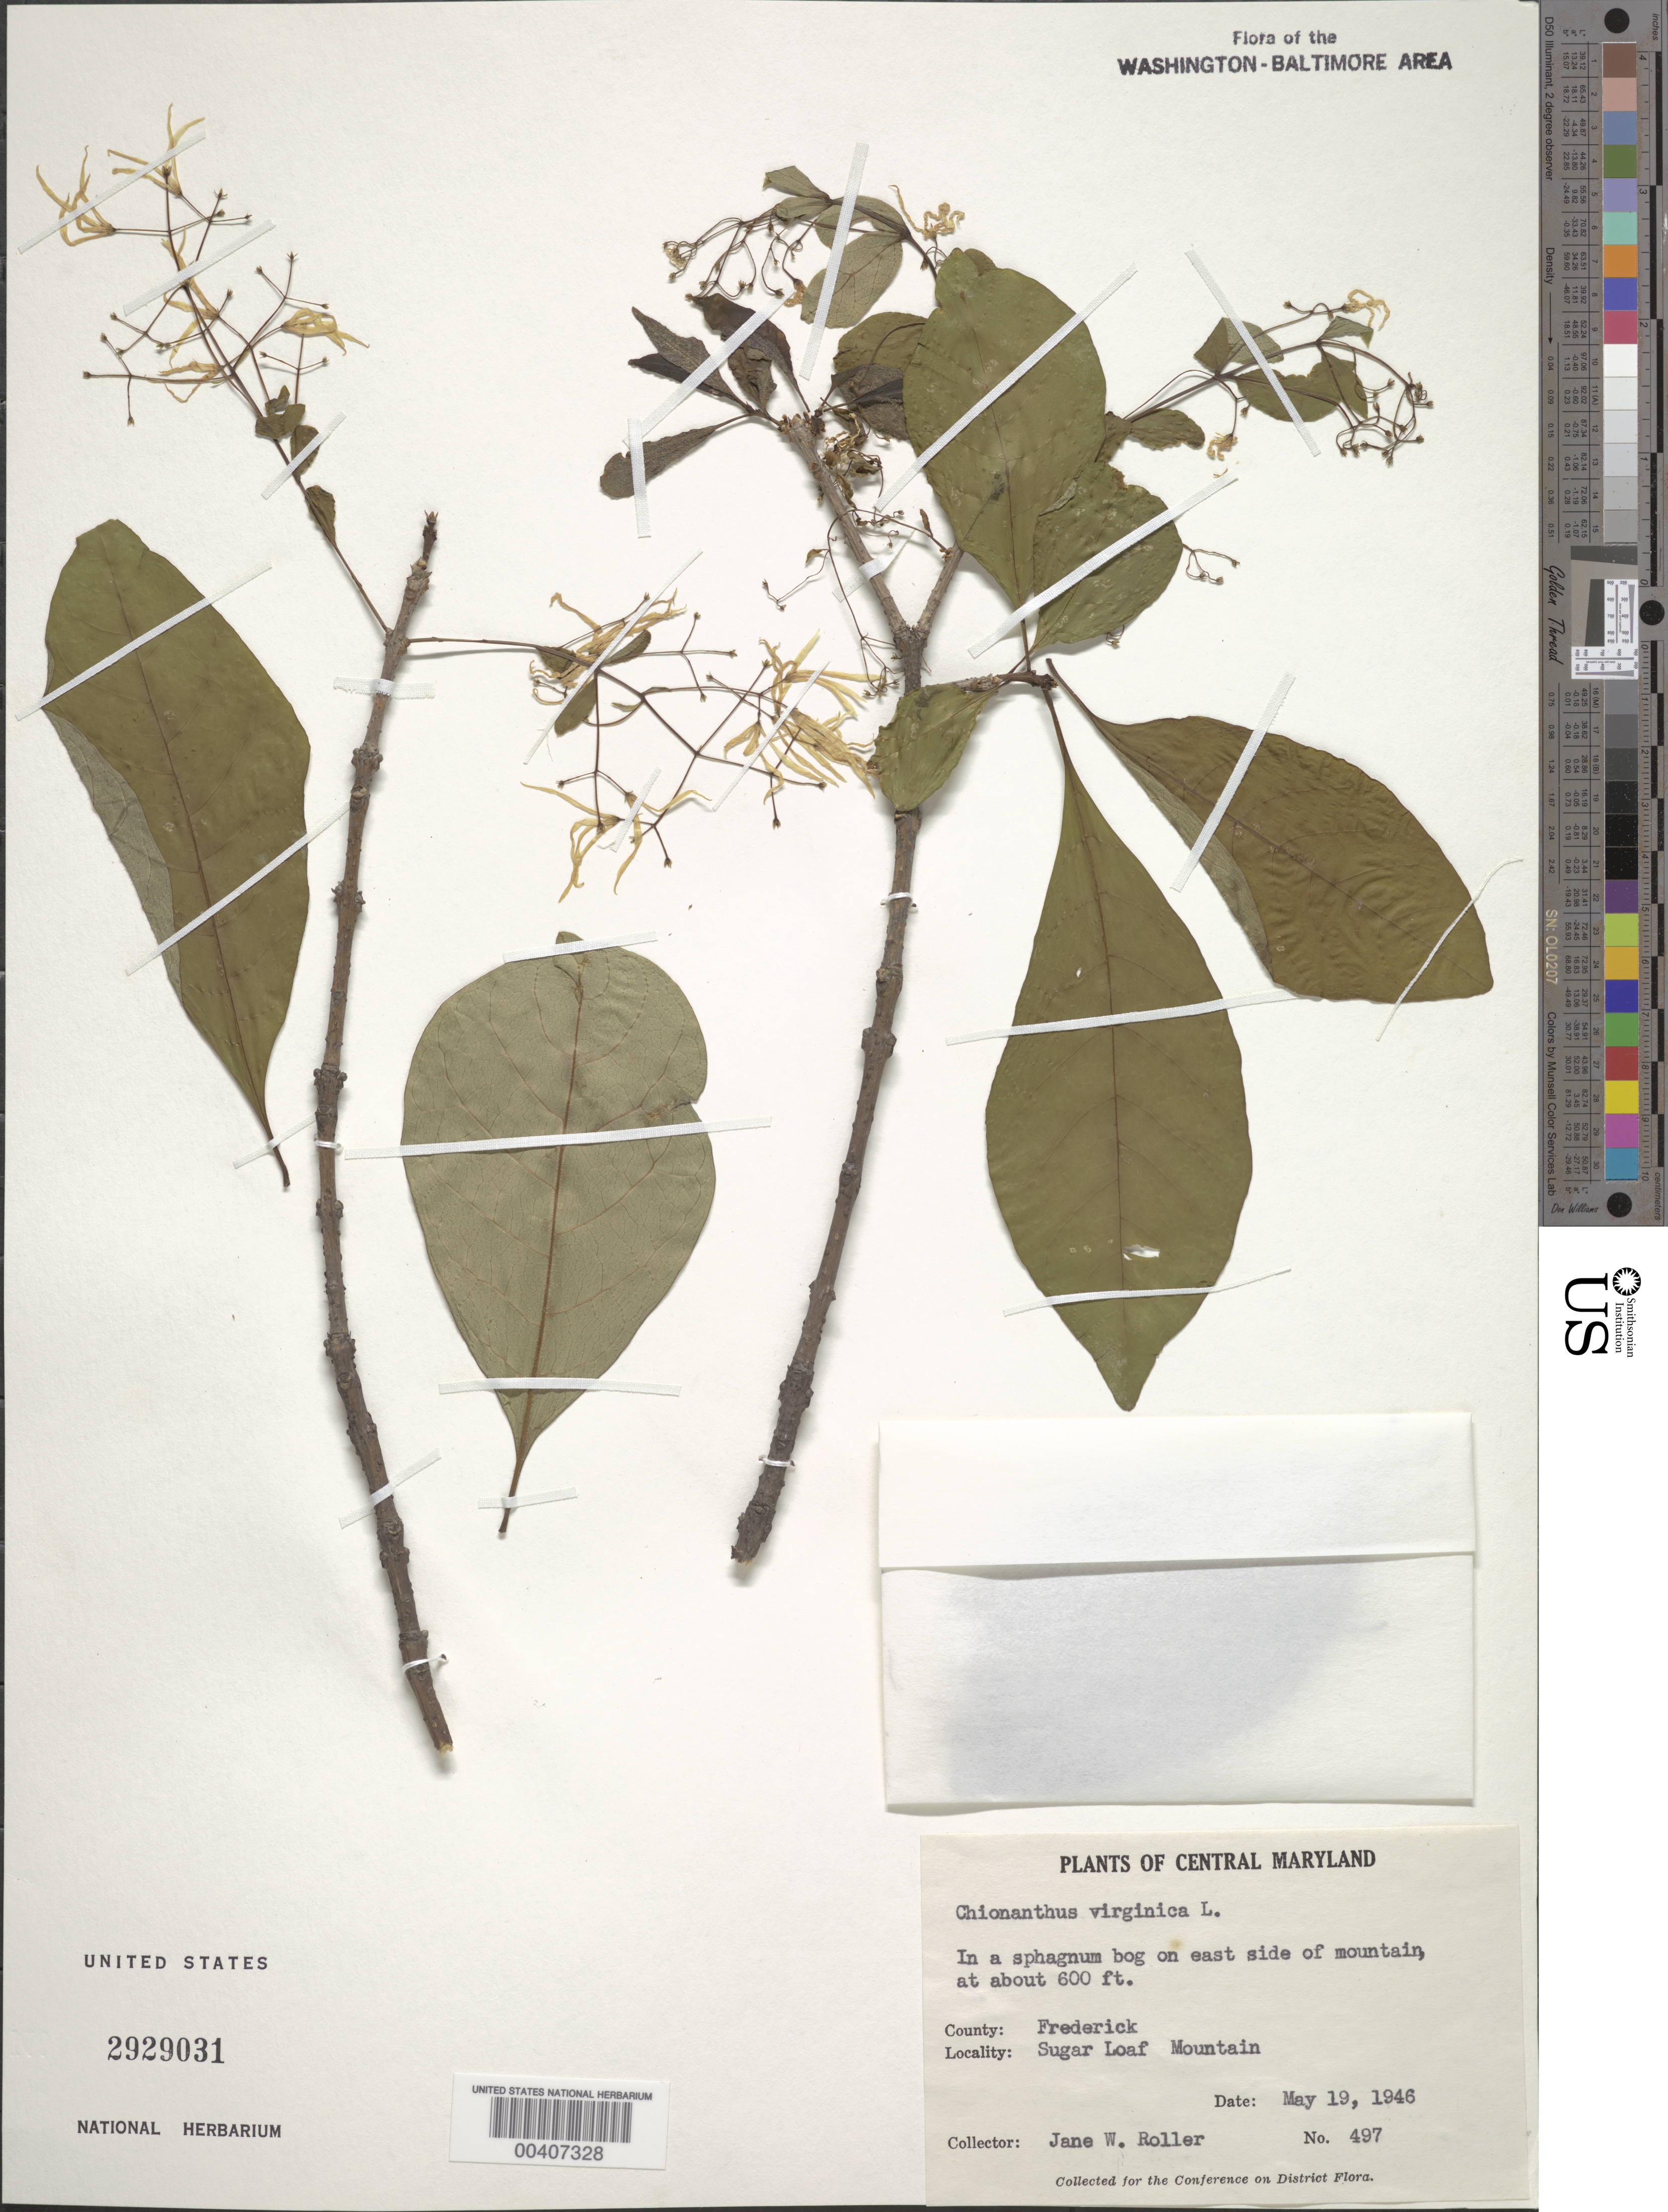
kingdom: Plantae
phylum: Tracheophyta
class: Magnoliopsida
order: Lamiales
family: Oleaceae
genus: Chionanthus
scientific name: Chionanthus virginicus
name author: L.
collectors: J. W. Roller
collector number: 497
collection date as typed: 19 May 1946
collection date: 1946-05-19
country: United States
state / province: Maryland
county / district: Frederick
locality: Sugar Loaf Mountain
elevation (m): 183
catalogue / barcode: US 2929031